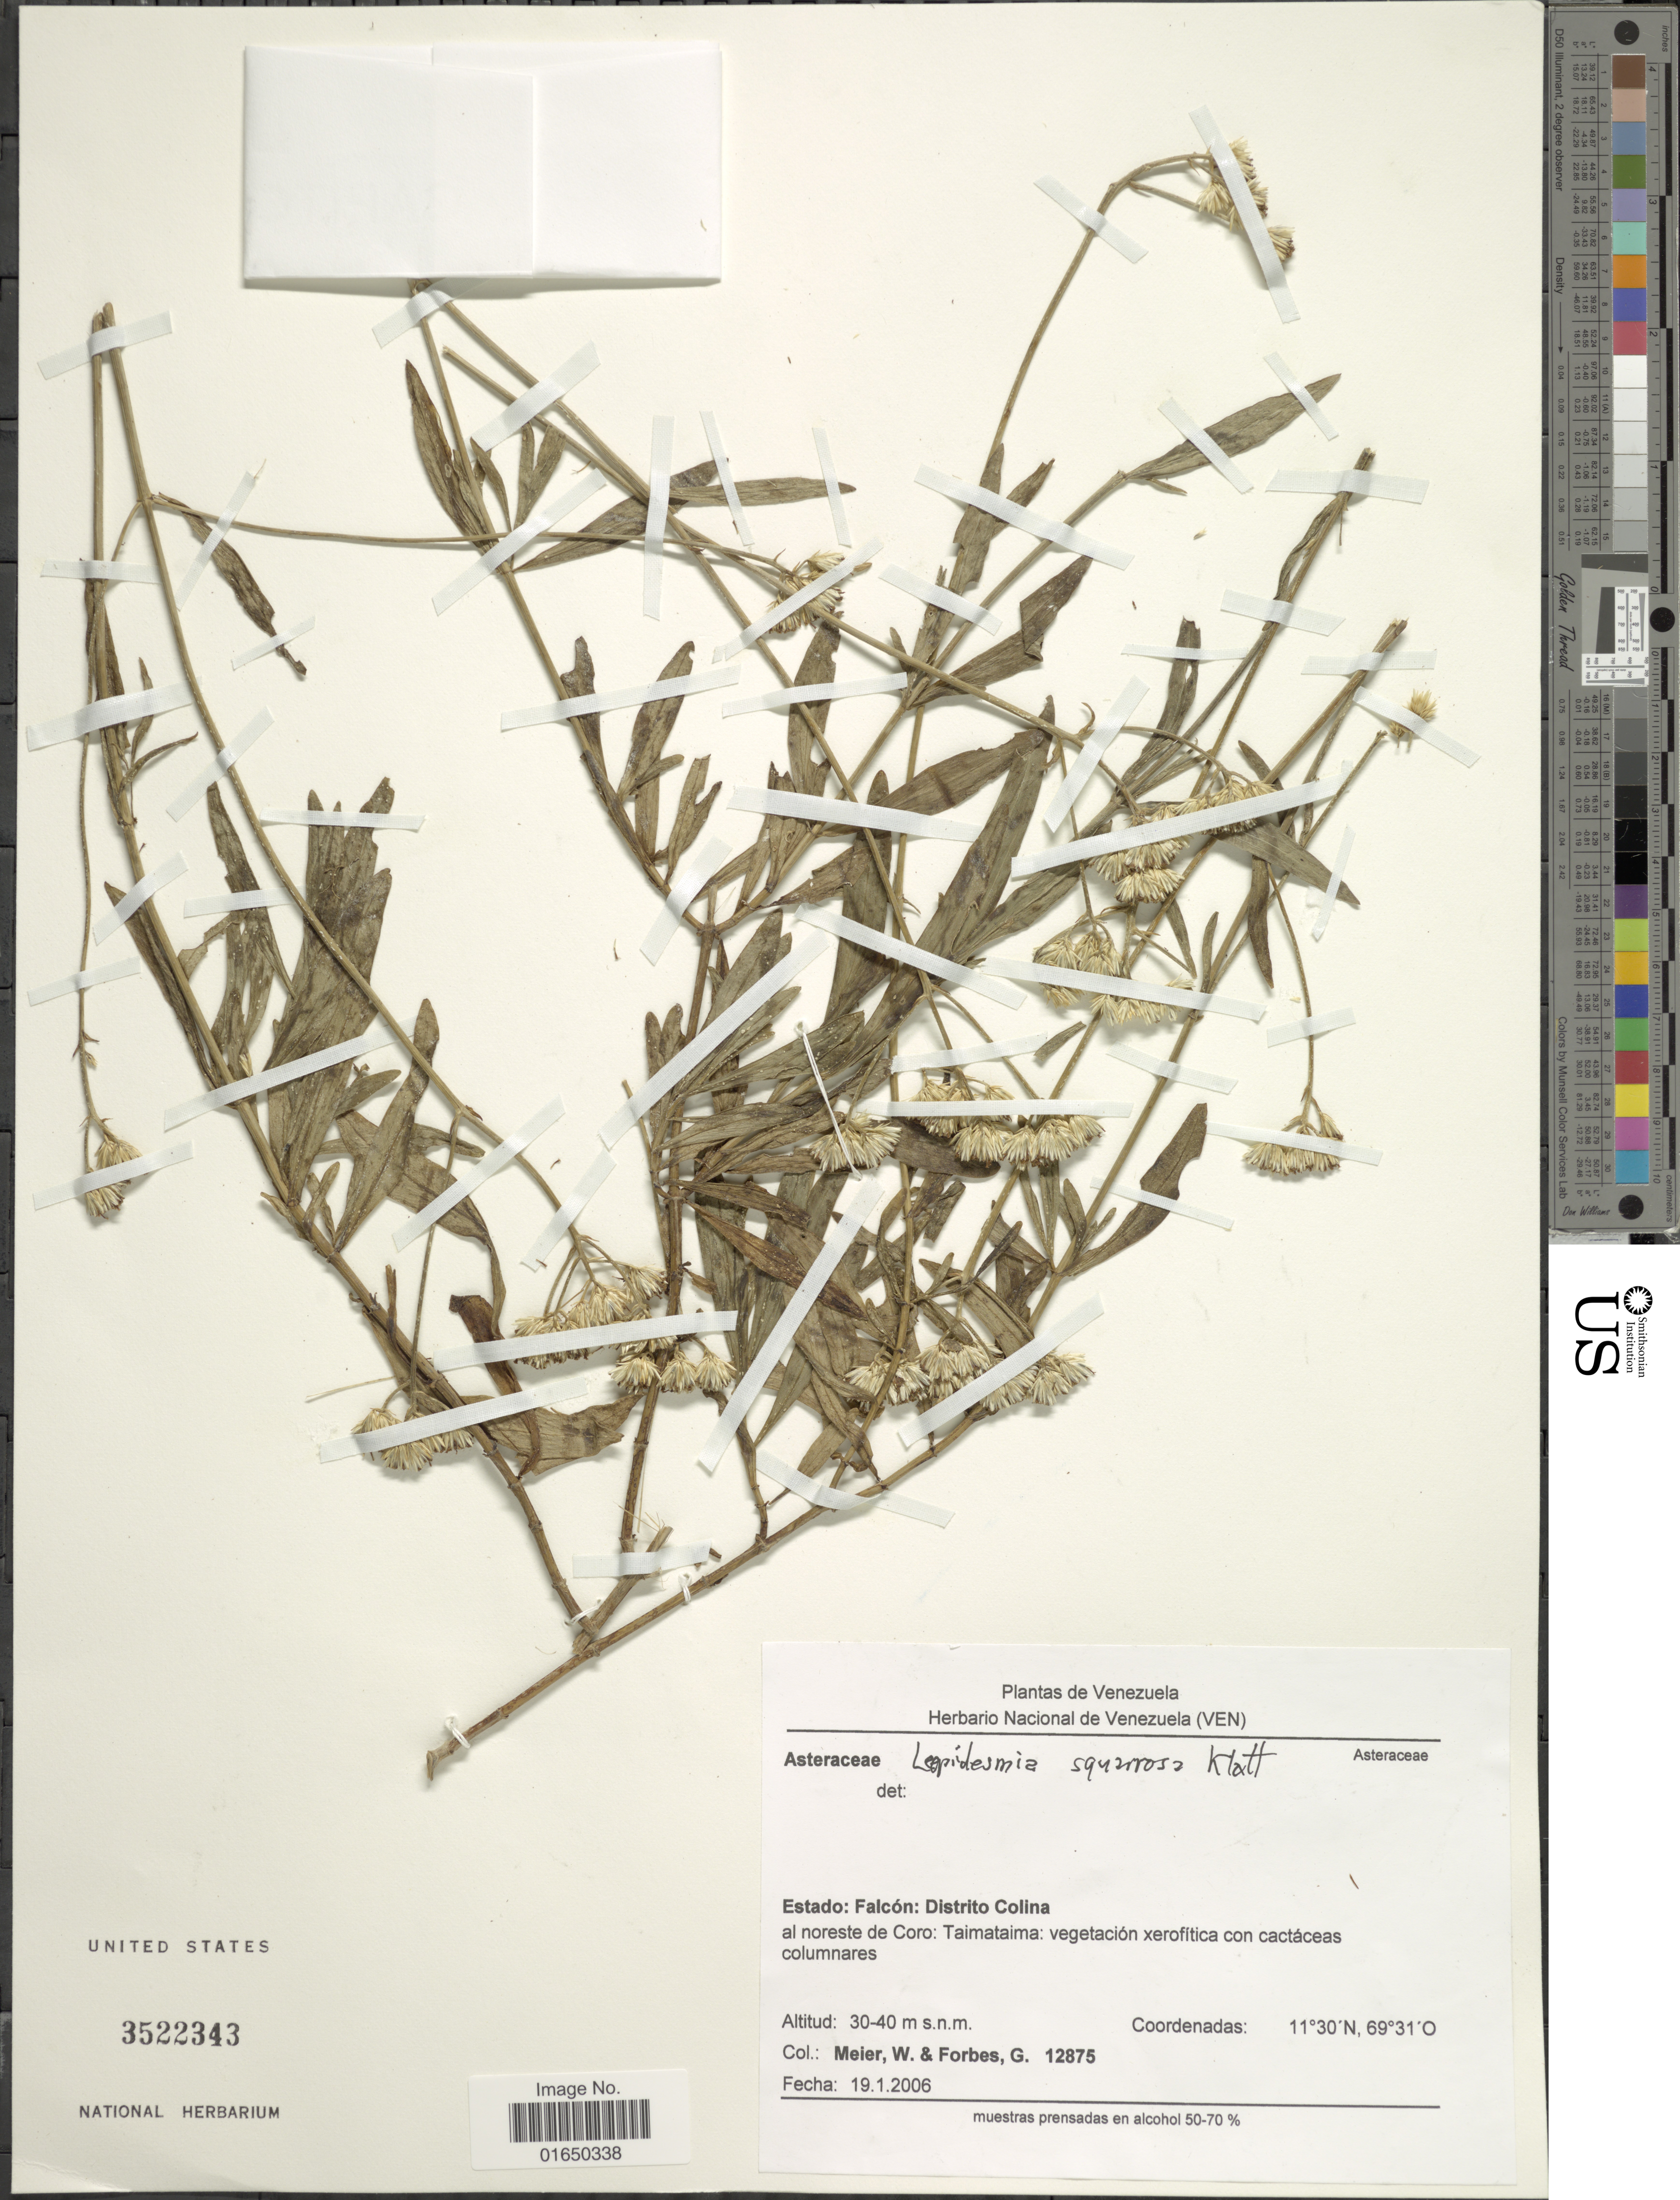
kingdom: Plantae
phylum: Tracheophyta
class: Magnoliopsida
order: Asterales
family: Asteraceae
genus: Lepidesmia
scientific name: Lepidesmia squarrosa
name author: Klatt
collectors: W. Meier & G. Forbes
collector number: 12875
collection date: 2006-01-19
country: Venezuela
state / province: Falcón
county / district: Colina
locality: Distrito Colima, al noreste de Coro: Taimataima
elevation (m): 30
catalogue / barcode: US 3522343